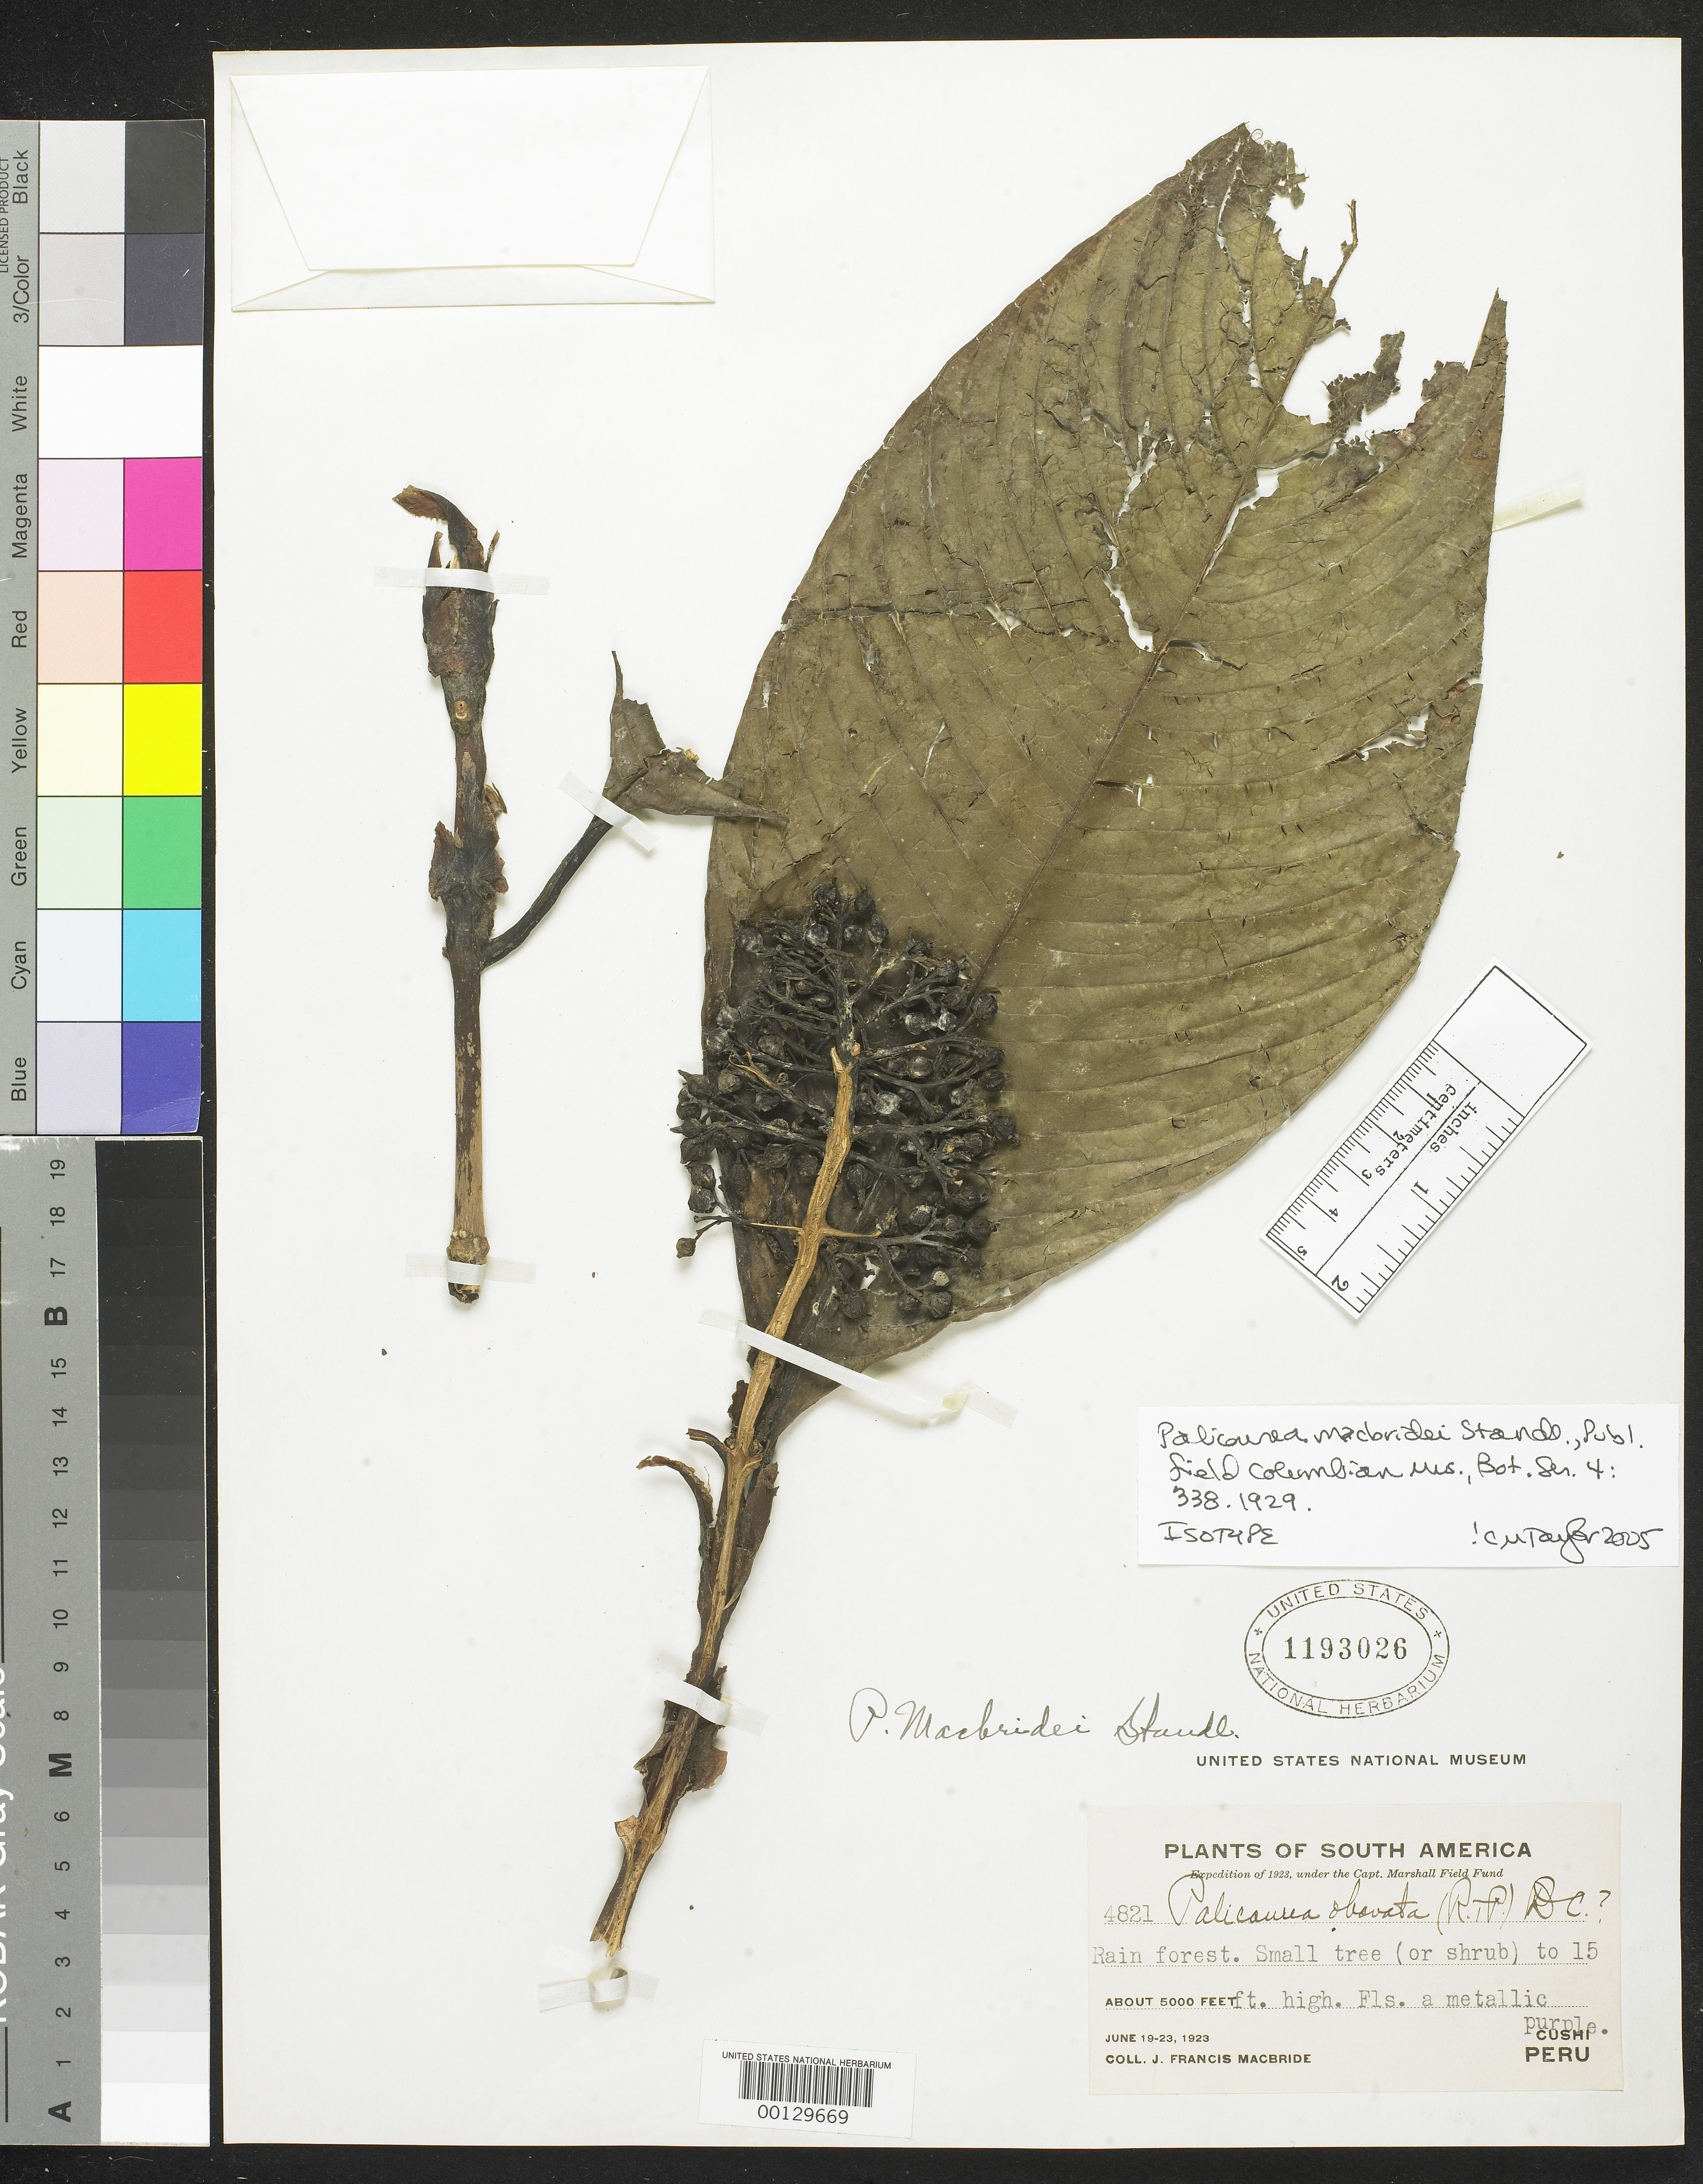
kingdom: Plantae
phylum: Tracheophyta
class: Magnoliopsida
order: Gentianales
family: Rubiaceae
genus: Palicourea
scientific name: Palicourea macbridei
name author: Standl.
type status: Isotype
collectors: J. F. Macbride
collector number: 4821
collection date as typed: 19 Jun 1923 to 23 Jun 1923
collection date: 1923-06-19/1923-06-23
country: Peru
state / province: Huánuco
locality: Cushi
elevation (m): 1500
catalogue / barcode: US 1193026